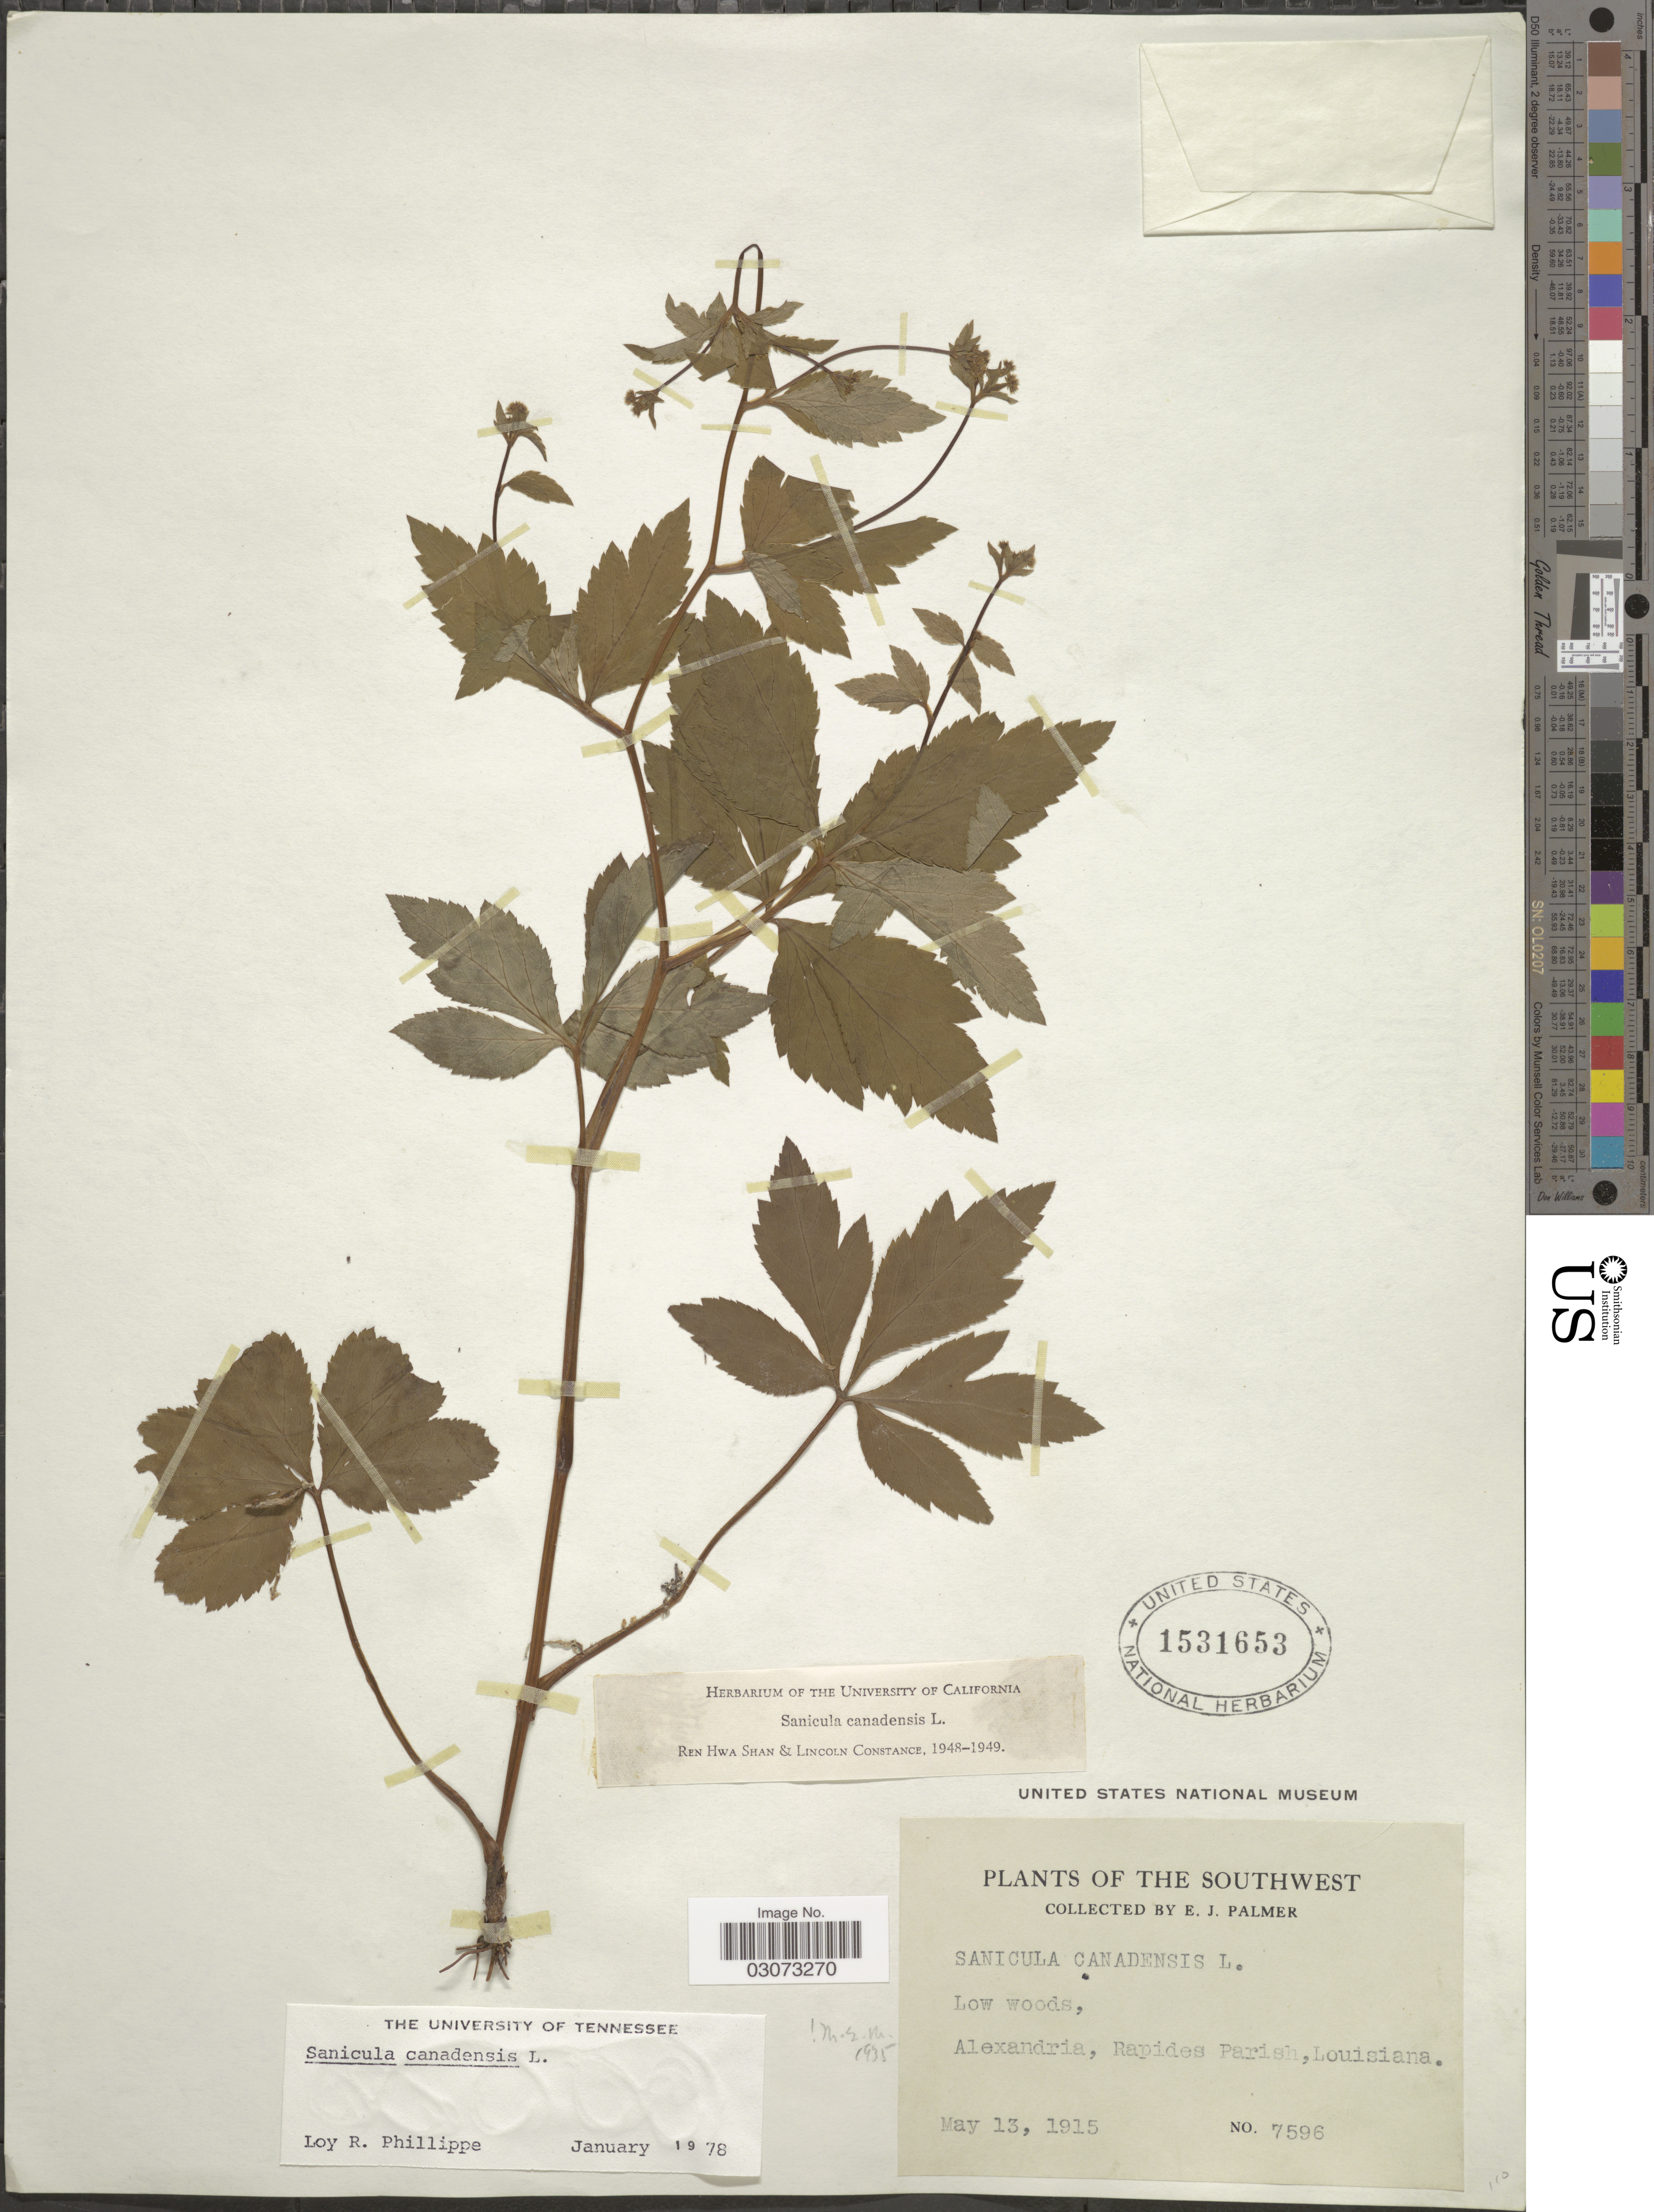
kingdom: Plantae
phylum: Tracheophyta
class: Magnoliopsida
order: Apiales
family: Apiaceae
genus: Sanicula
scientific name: Sanicula canadensis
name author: L.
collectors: E. J. Palmer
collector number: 7596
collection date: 1915-05-13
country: United States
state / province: Louisiana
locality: Southwest. Low woods, Alexandria, Rapides Parish.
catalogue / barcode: US 1531653